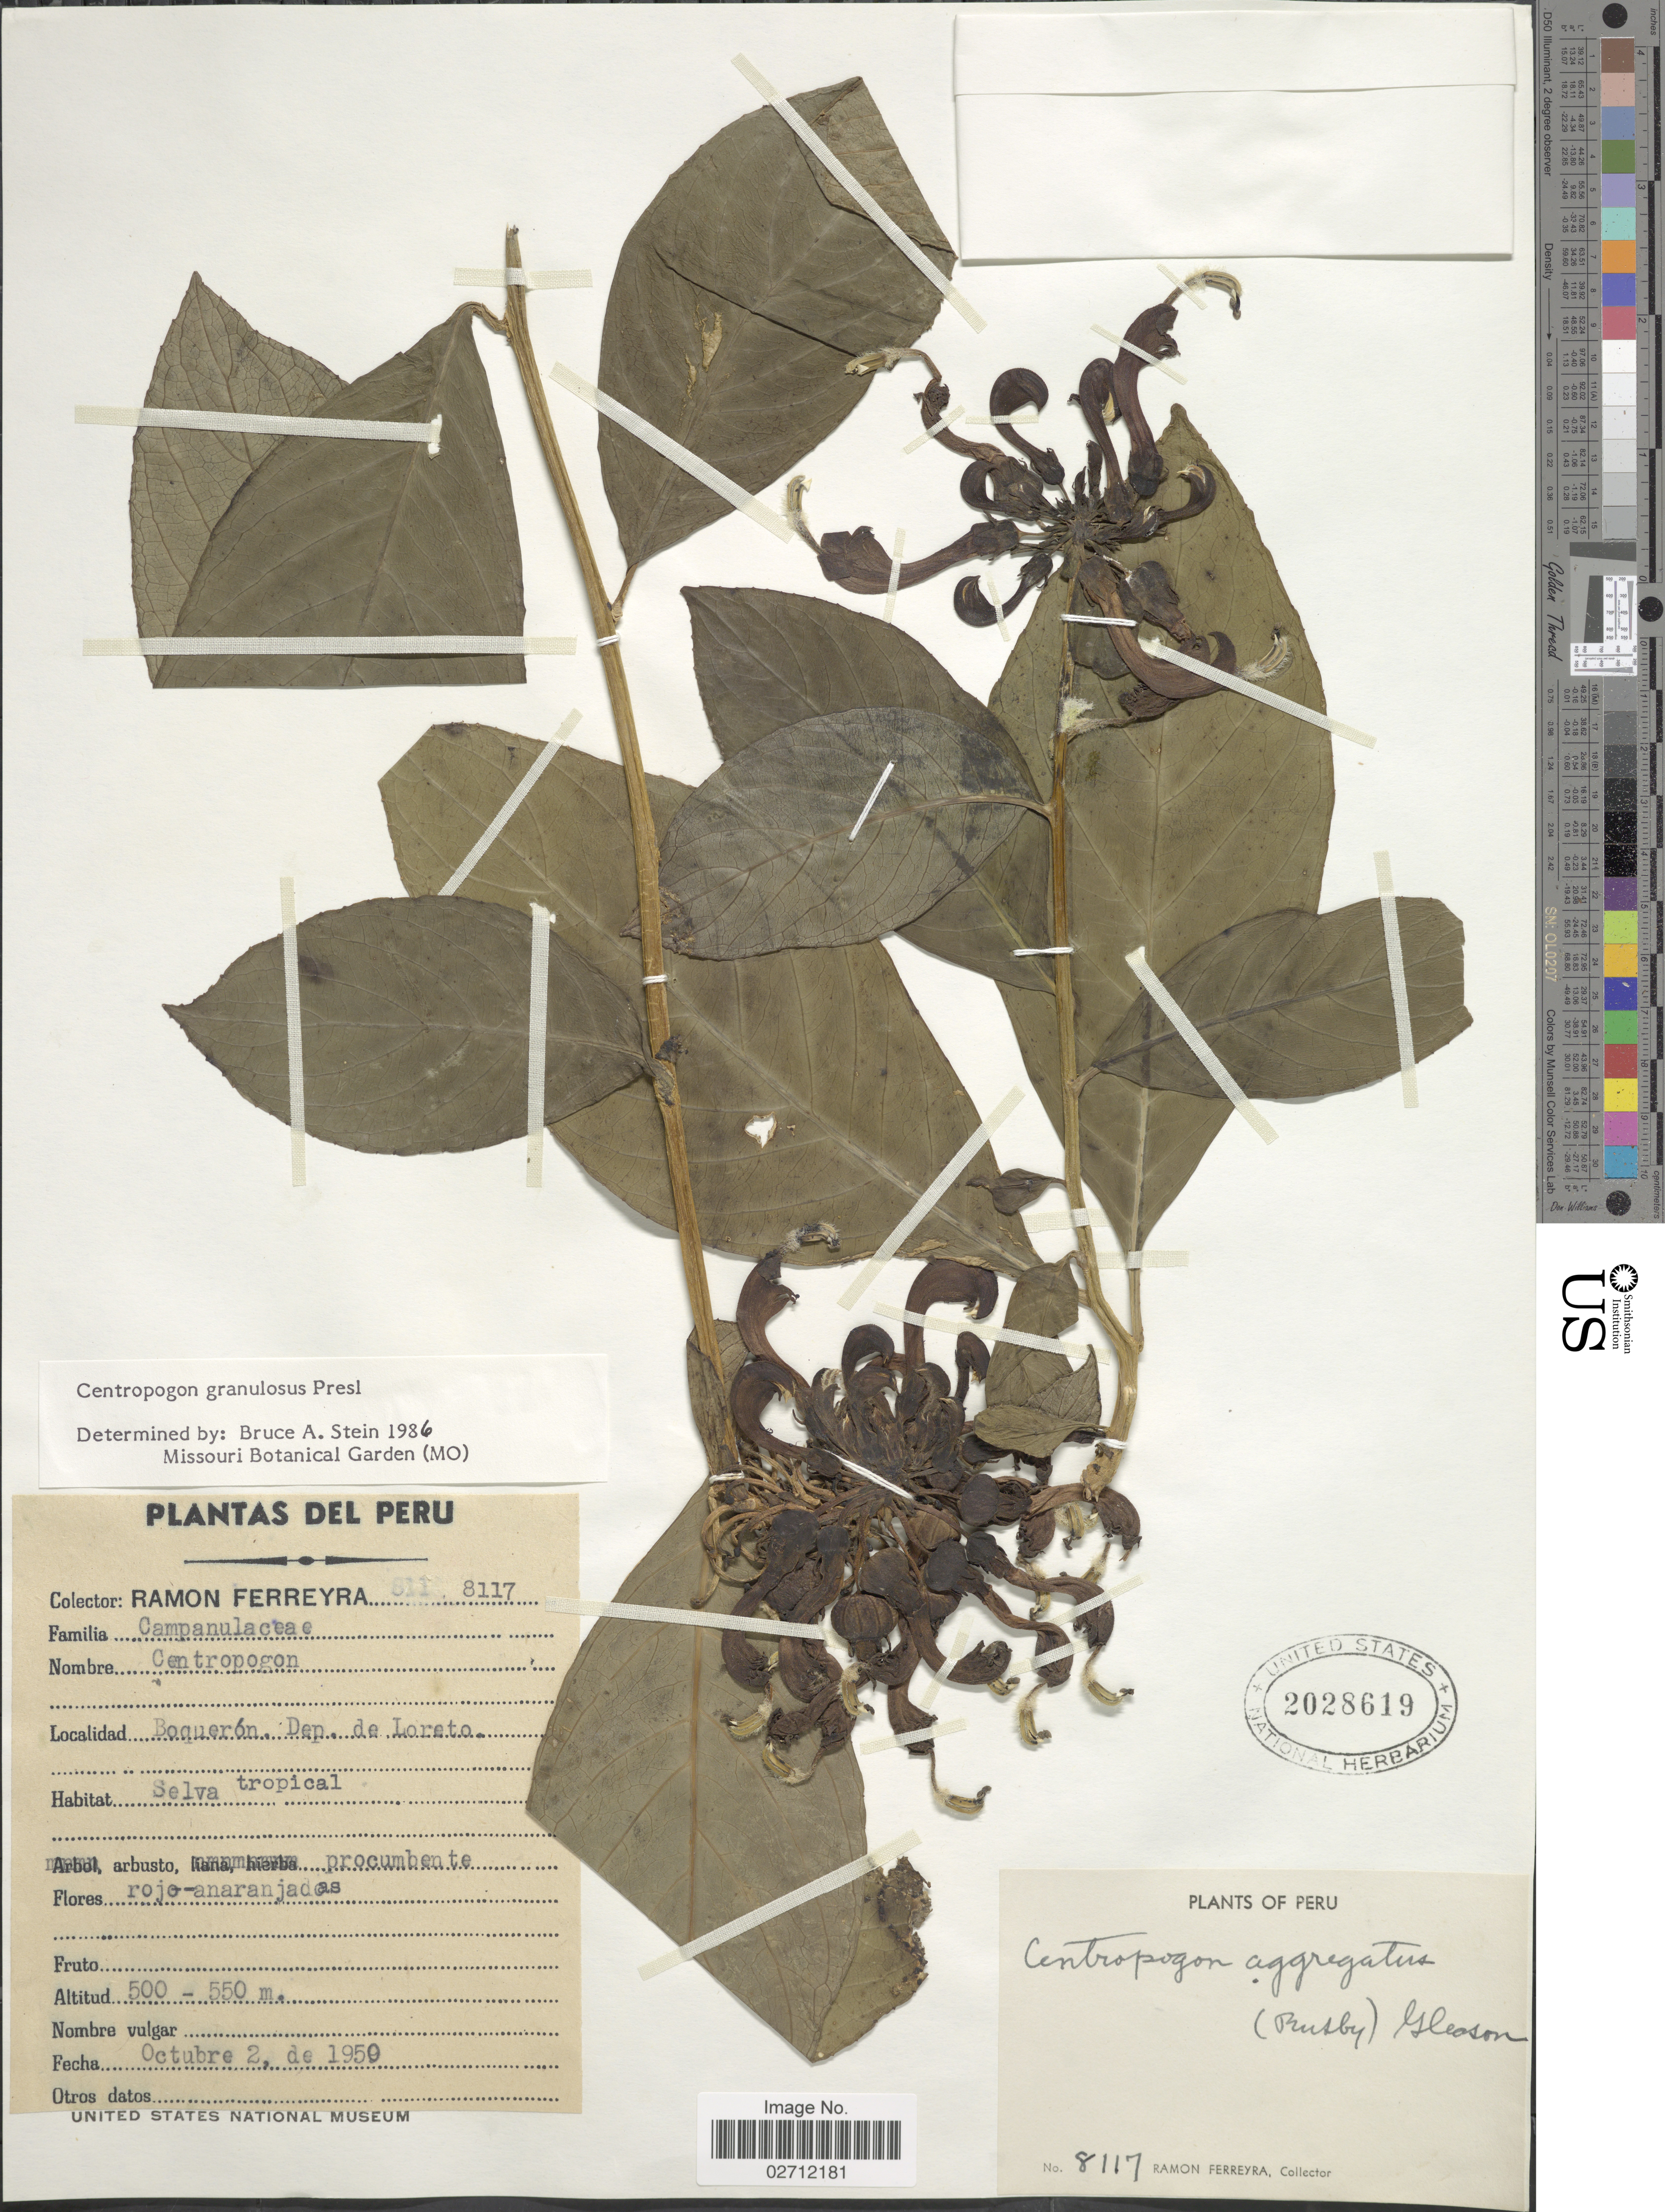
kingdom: Plantae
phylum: Tracheophyta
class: Magnoliopsida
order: Asterales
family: Campanulaceae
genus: Centropogon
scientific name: Centropogon granulosus subsp. granulosus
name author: C. Presl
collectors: R. A. Ferreyra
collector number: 8117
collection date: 1950-10-02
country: Peru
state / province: Loreto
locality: Boqueron.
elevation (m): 500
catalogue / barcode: US 2028619